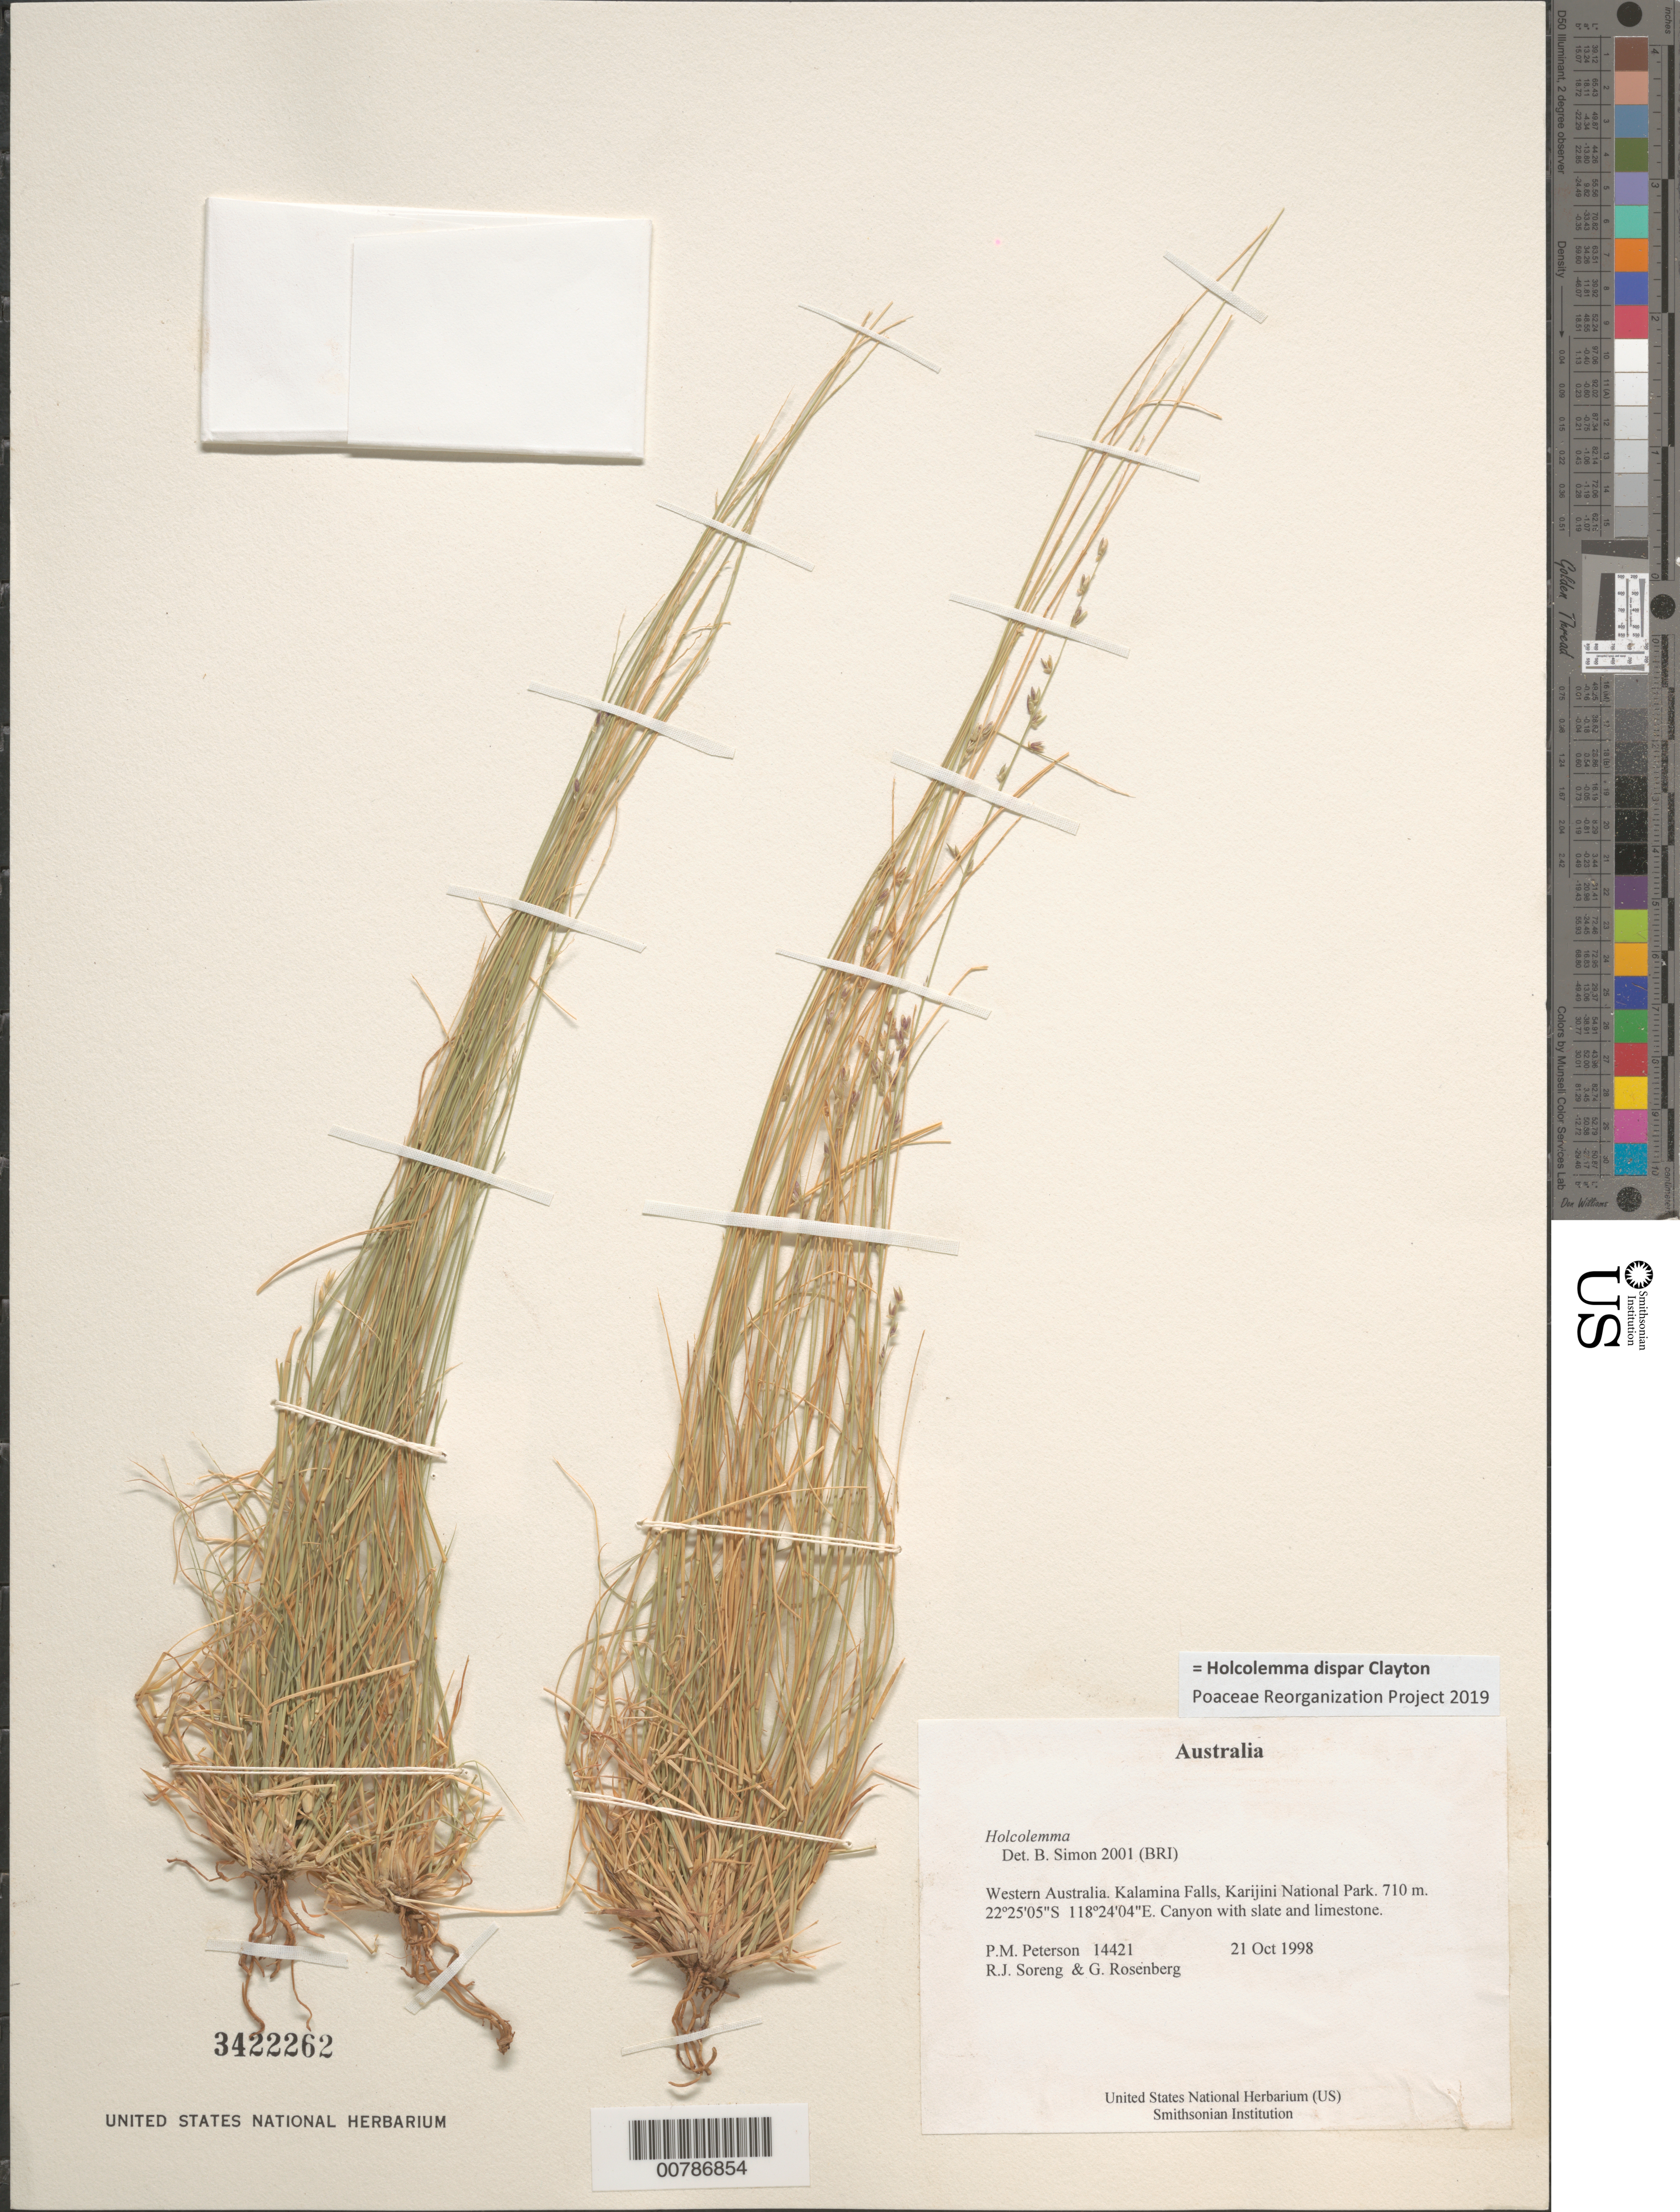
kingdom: Plantae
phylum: Tracheophyta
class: Liliopsida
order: Poales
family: Poaceae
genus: Holcolemma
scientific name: Holcolemma dispar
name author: Clayton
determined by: Poaceae Reorganization Project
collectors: P. M. Peterson, R. J. Soreng & G. Rosenberg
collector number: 14421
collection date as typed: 21 Oct 1998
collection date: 1998-10-21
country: Australia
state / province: Western Australia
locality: Kalamina Falls, Karijini National Park.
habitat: Canyon with slate and limestone.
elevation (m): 710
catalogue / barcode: US 3422262